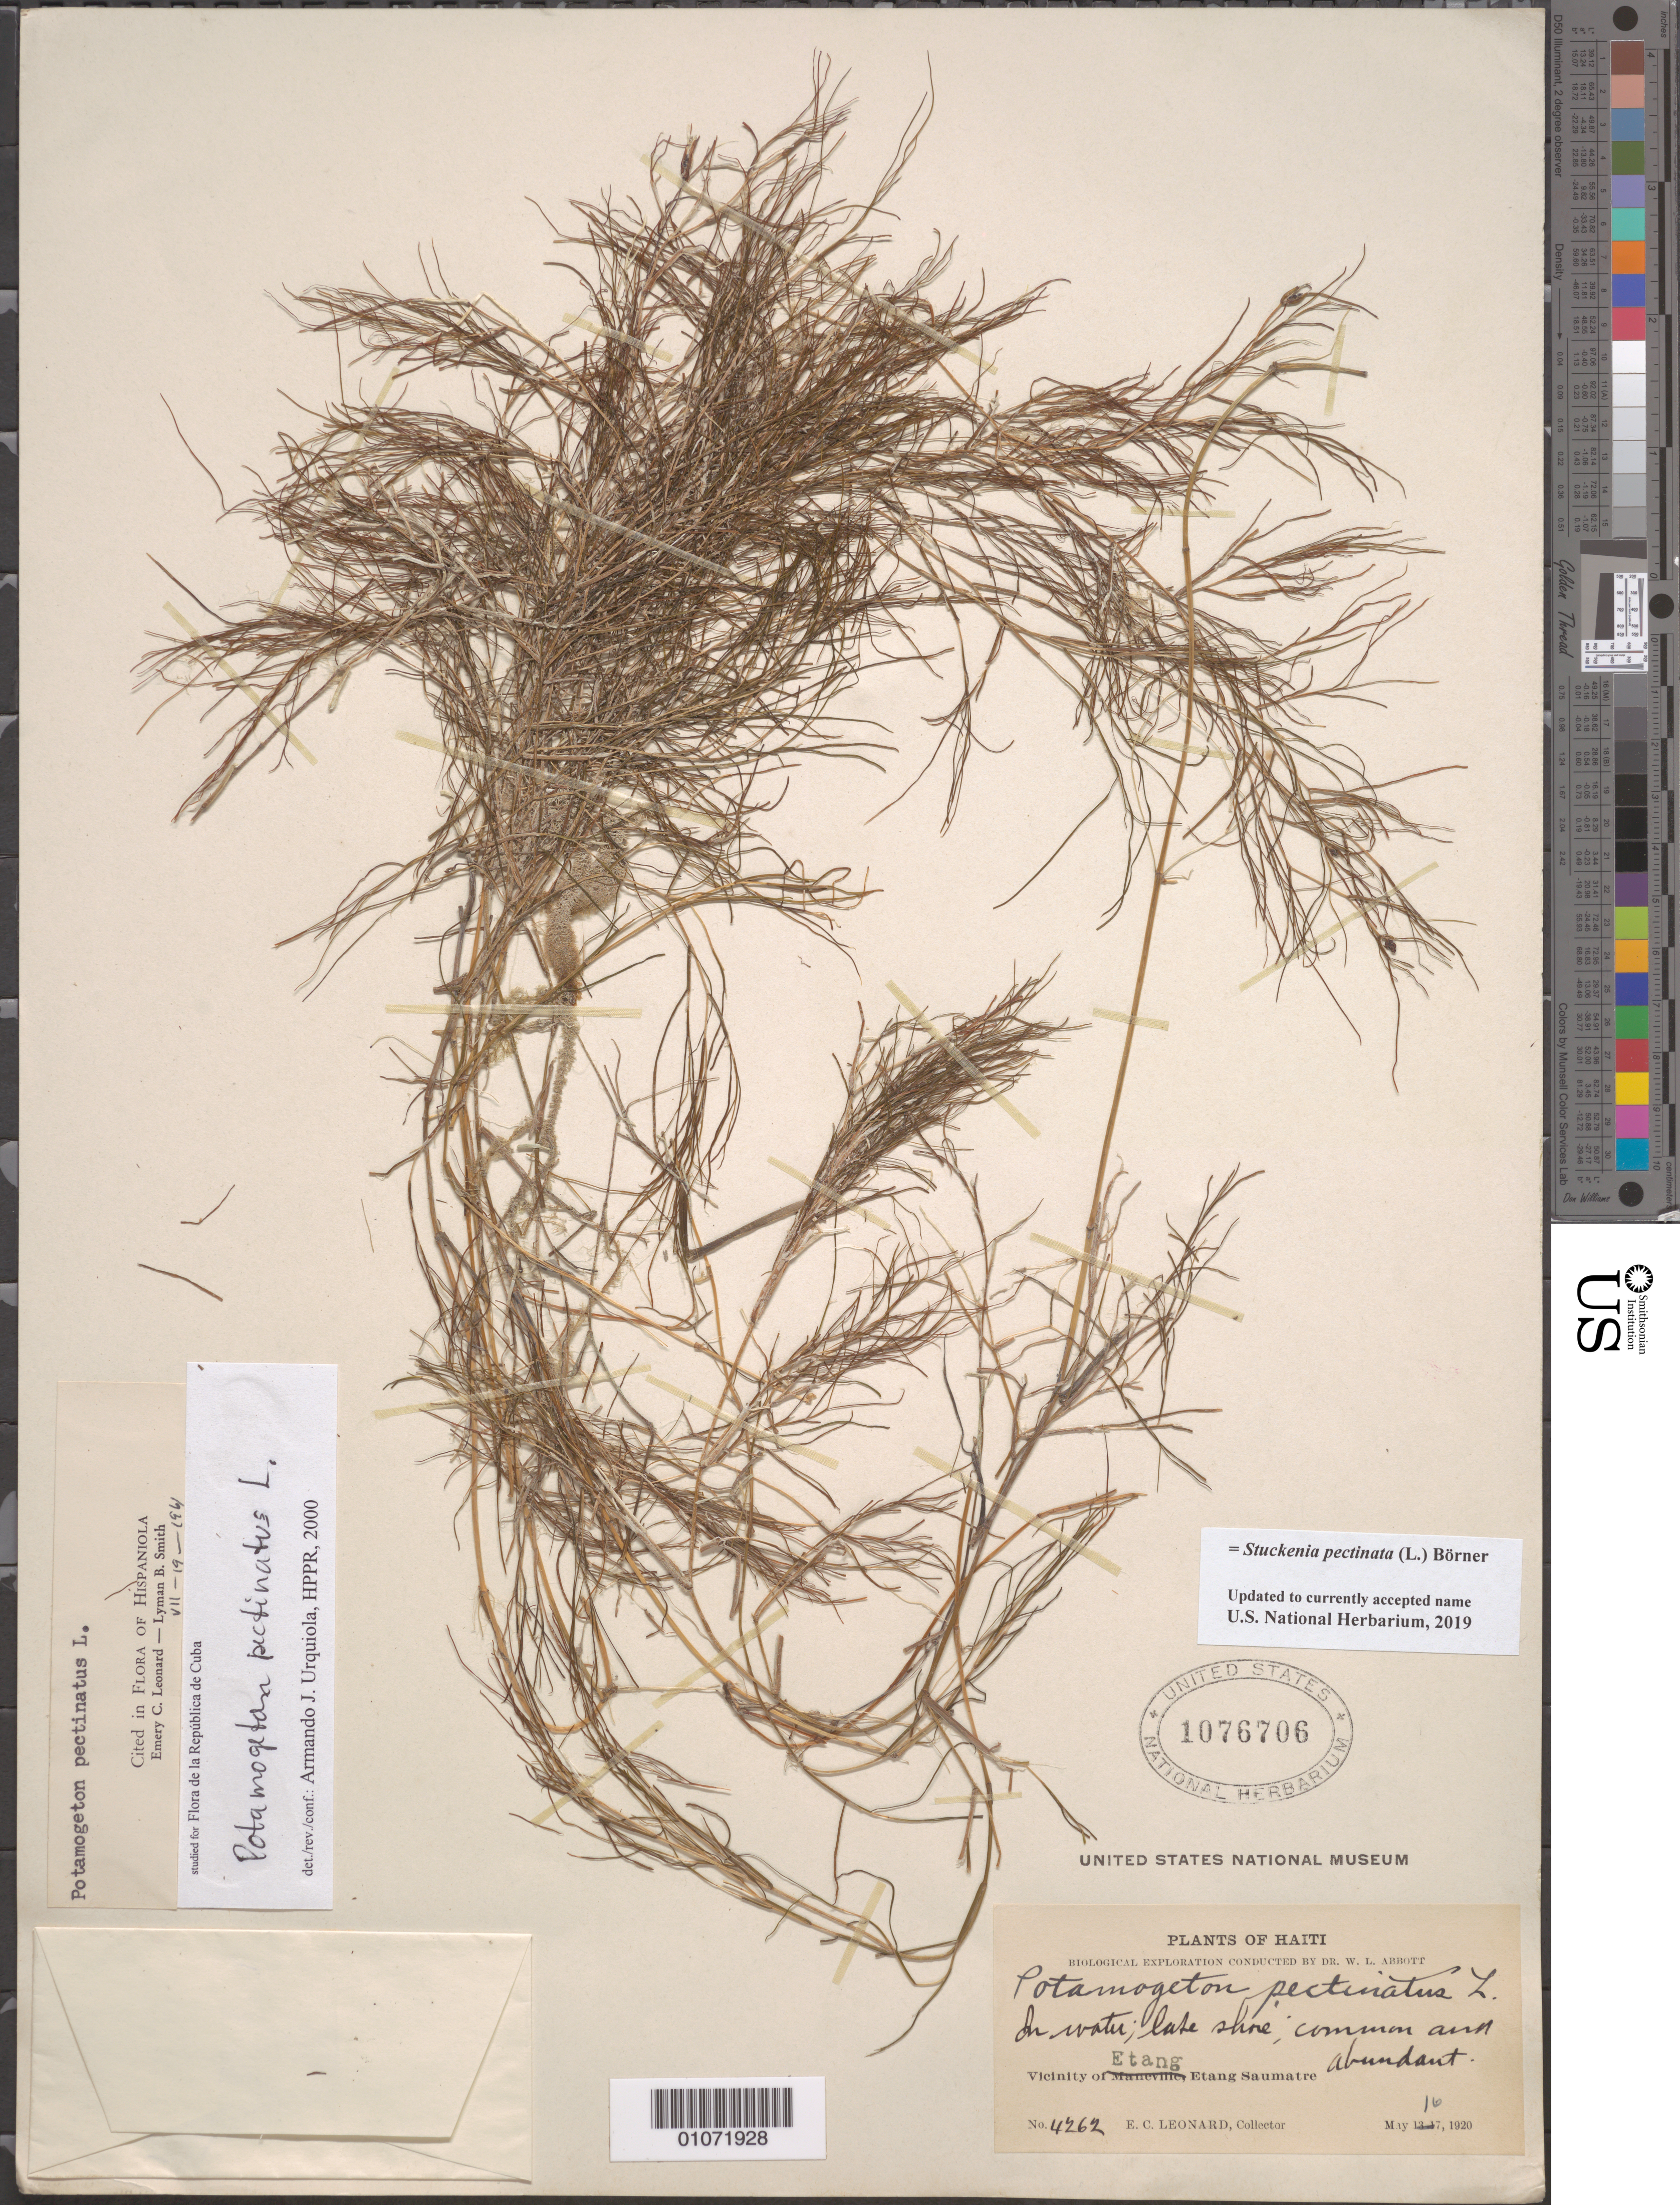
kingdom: Plantae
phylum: Tracheophyta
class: Liliopsida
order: Alismatales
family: Potamogetonaceae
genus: Stuckenia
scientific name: Stuckenia pectinata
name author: (L.) Börner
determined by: Strong, Mark T., (BOT), Smithsonian Institution - National Museum of Natural History (UNITED STATES)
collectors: E. C. Leonard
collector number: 4262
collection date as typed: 16 May 1920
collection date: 1920-05-16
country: Haiti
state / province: Óuest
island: Hispaniola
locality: In water, lake shore, common and abundant. Vicinity of Etang, Etang Sumantre.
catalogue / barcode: US 1076706